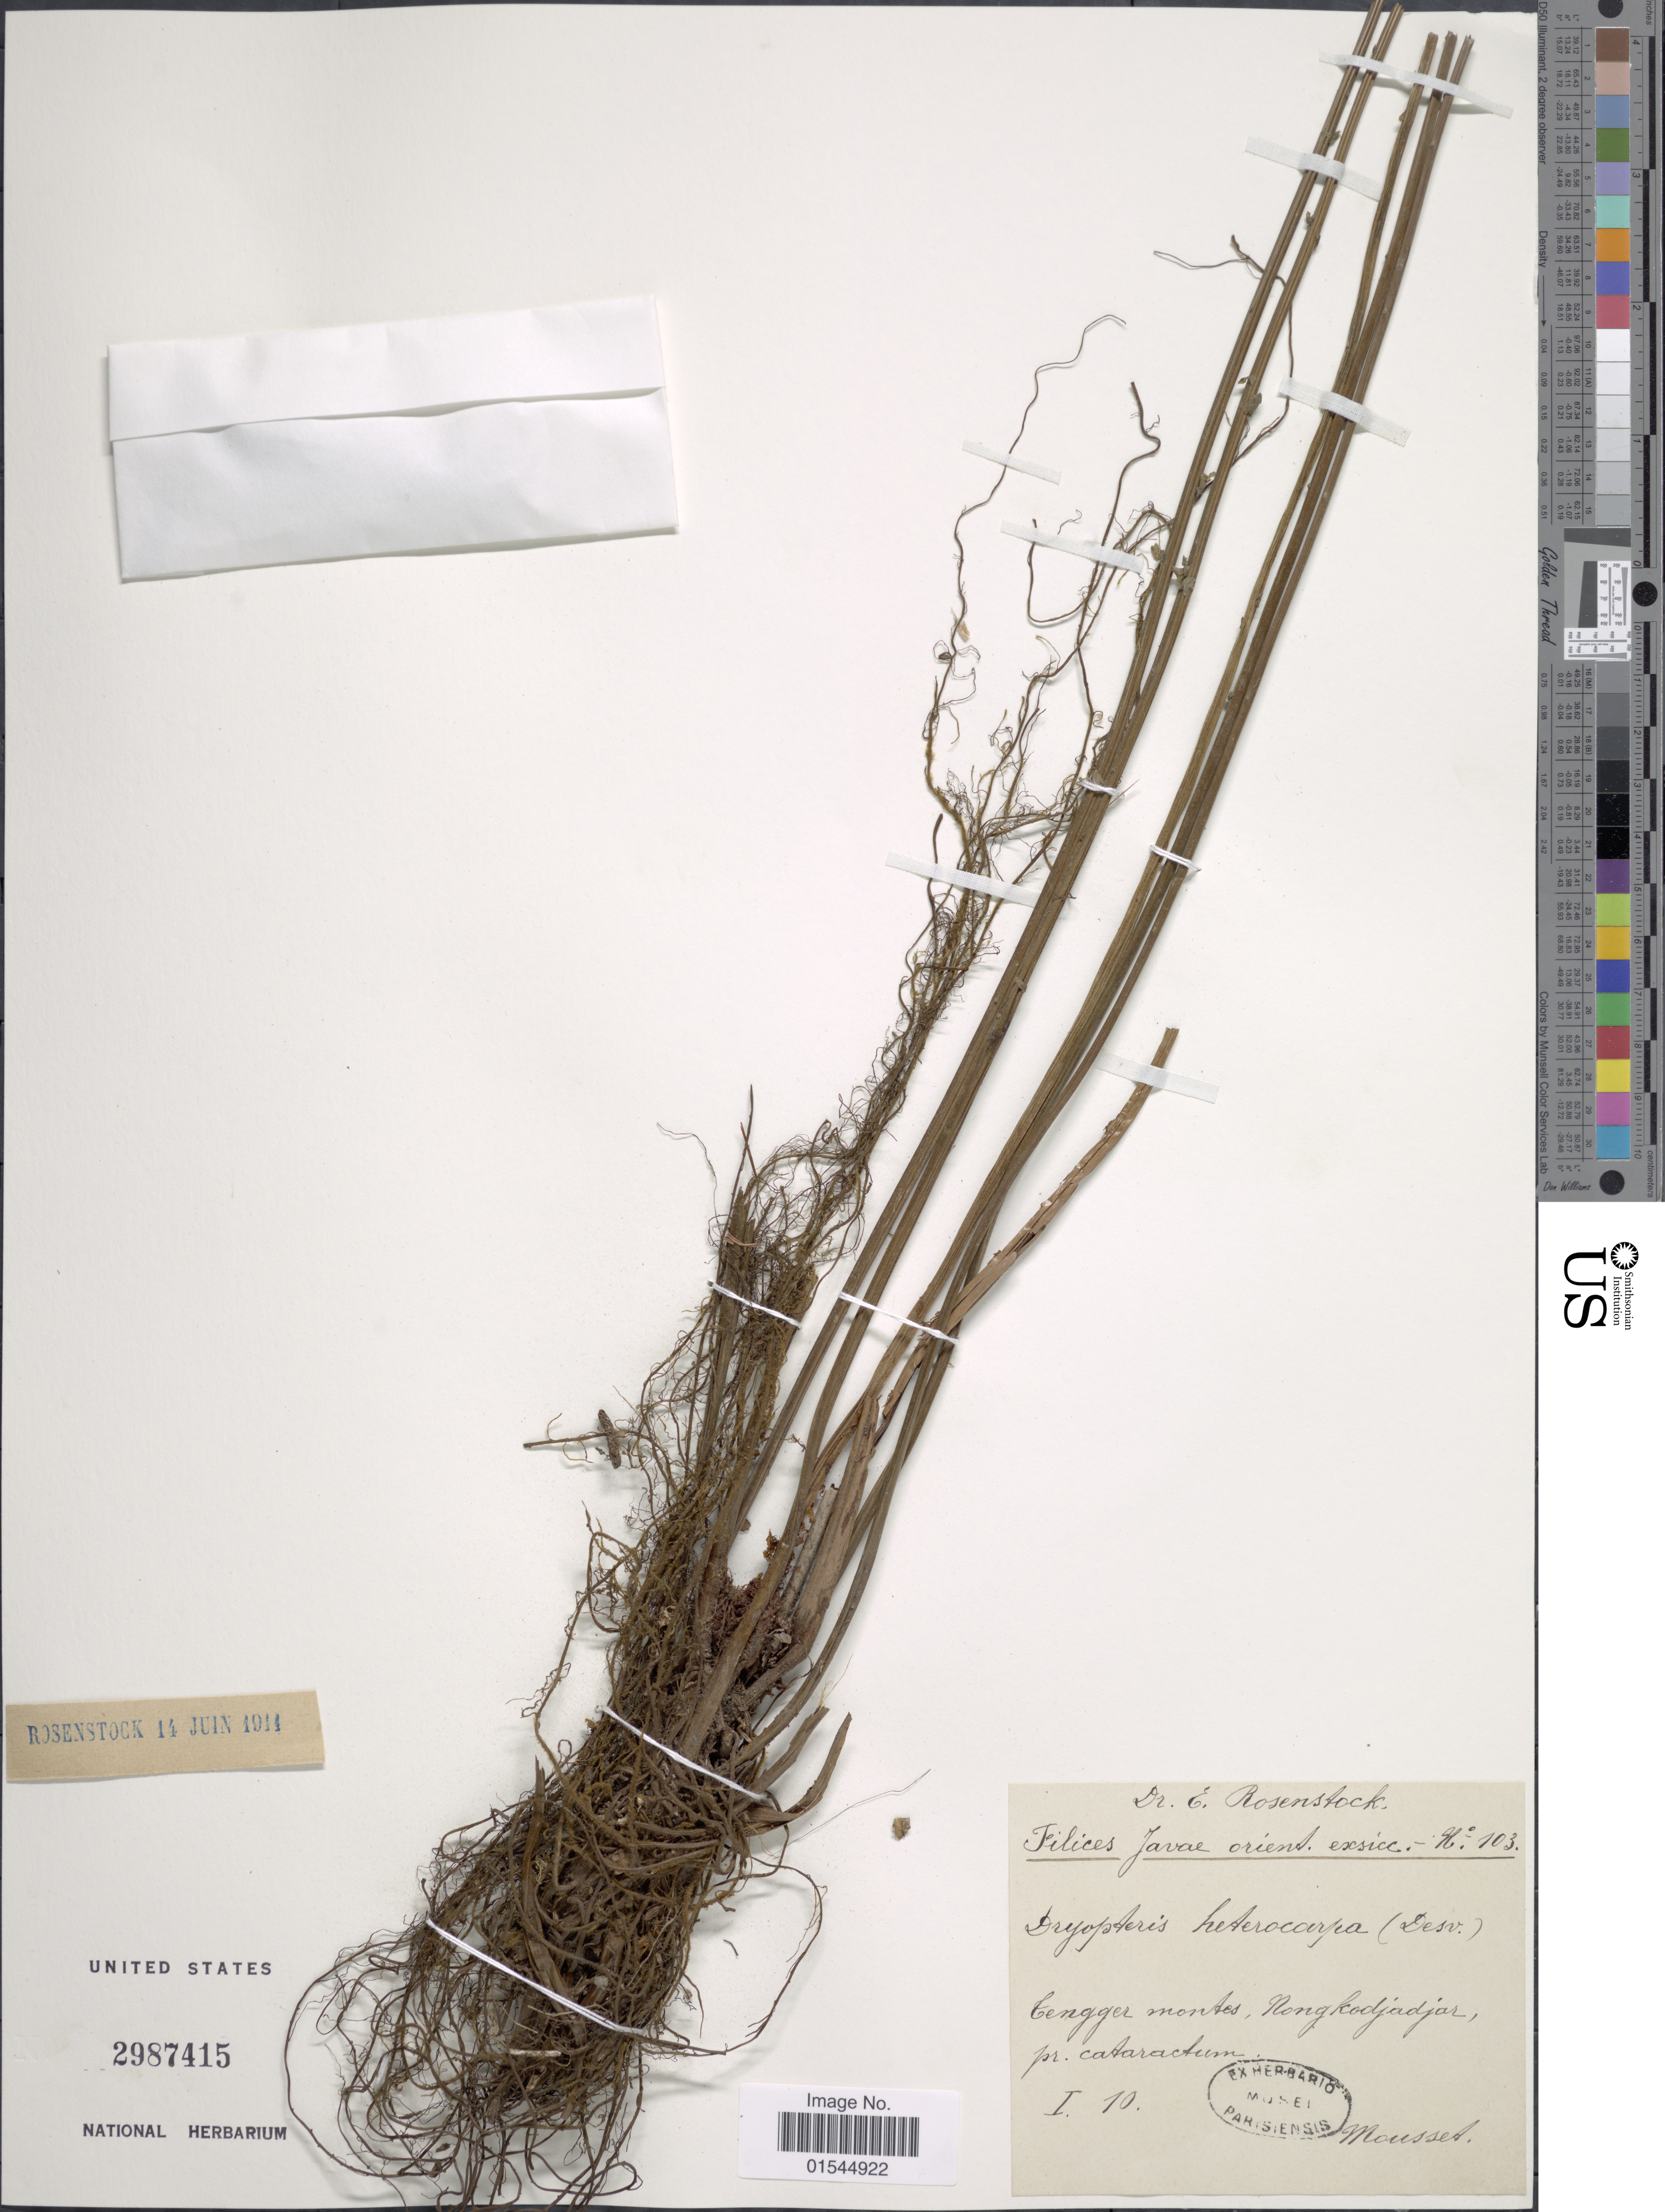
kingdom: Plantae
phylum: Tracheophyta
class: Polypodiopsida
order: Polypodiales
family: Thelypteridaceae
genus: Sphaerostephanos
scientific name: Sphaerostephanos heterocarpus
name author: (Blume) Holttum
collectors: Mousset, --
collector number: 103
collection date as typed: Transcribed d/m/y: /1/10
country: Indonesia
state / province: Java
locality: Tengger montes, Nong Kodjadjar, pr. cataractum.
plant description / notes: Corrected "Tengger monter" to "Tengger montes"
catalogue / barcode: US 2987415